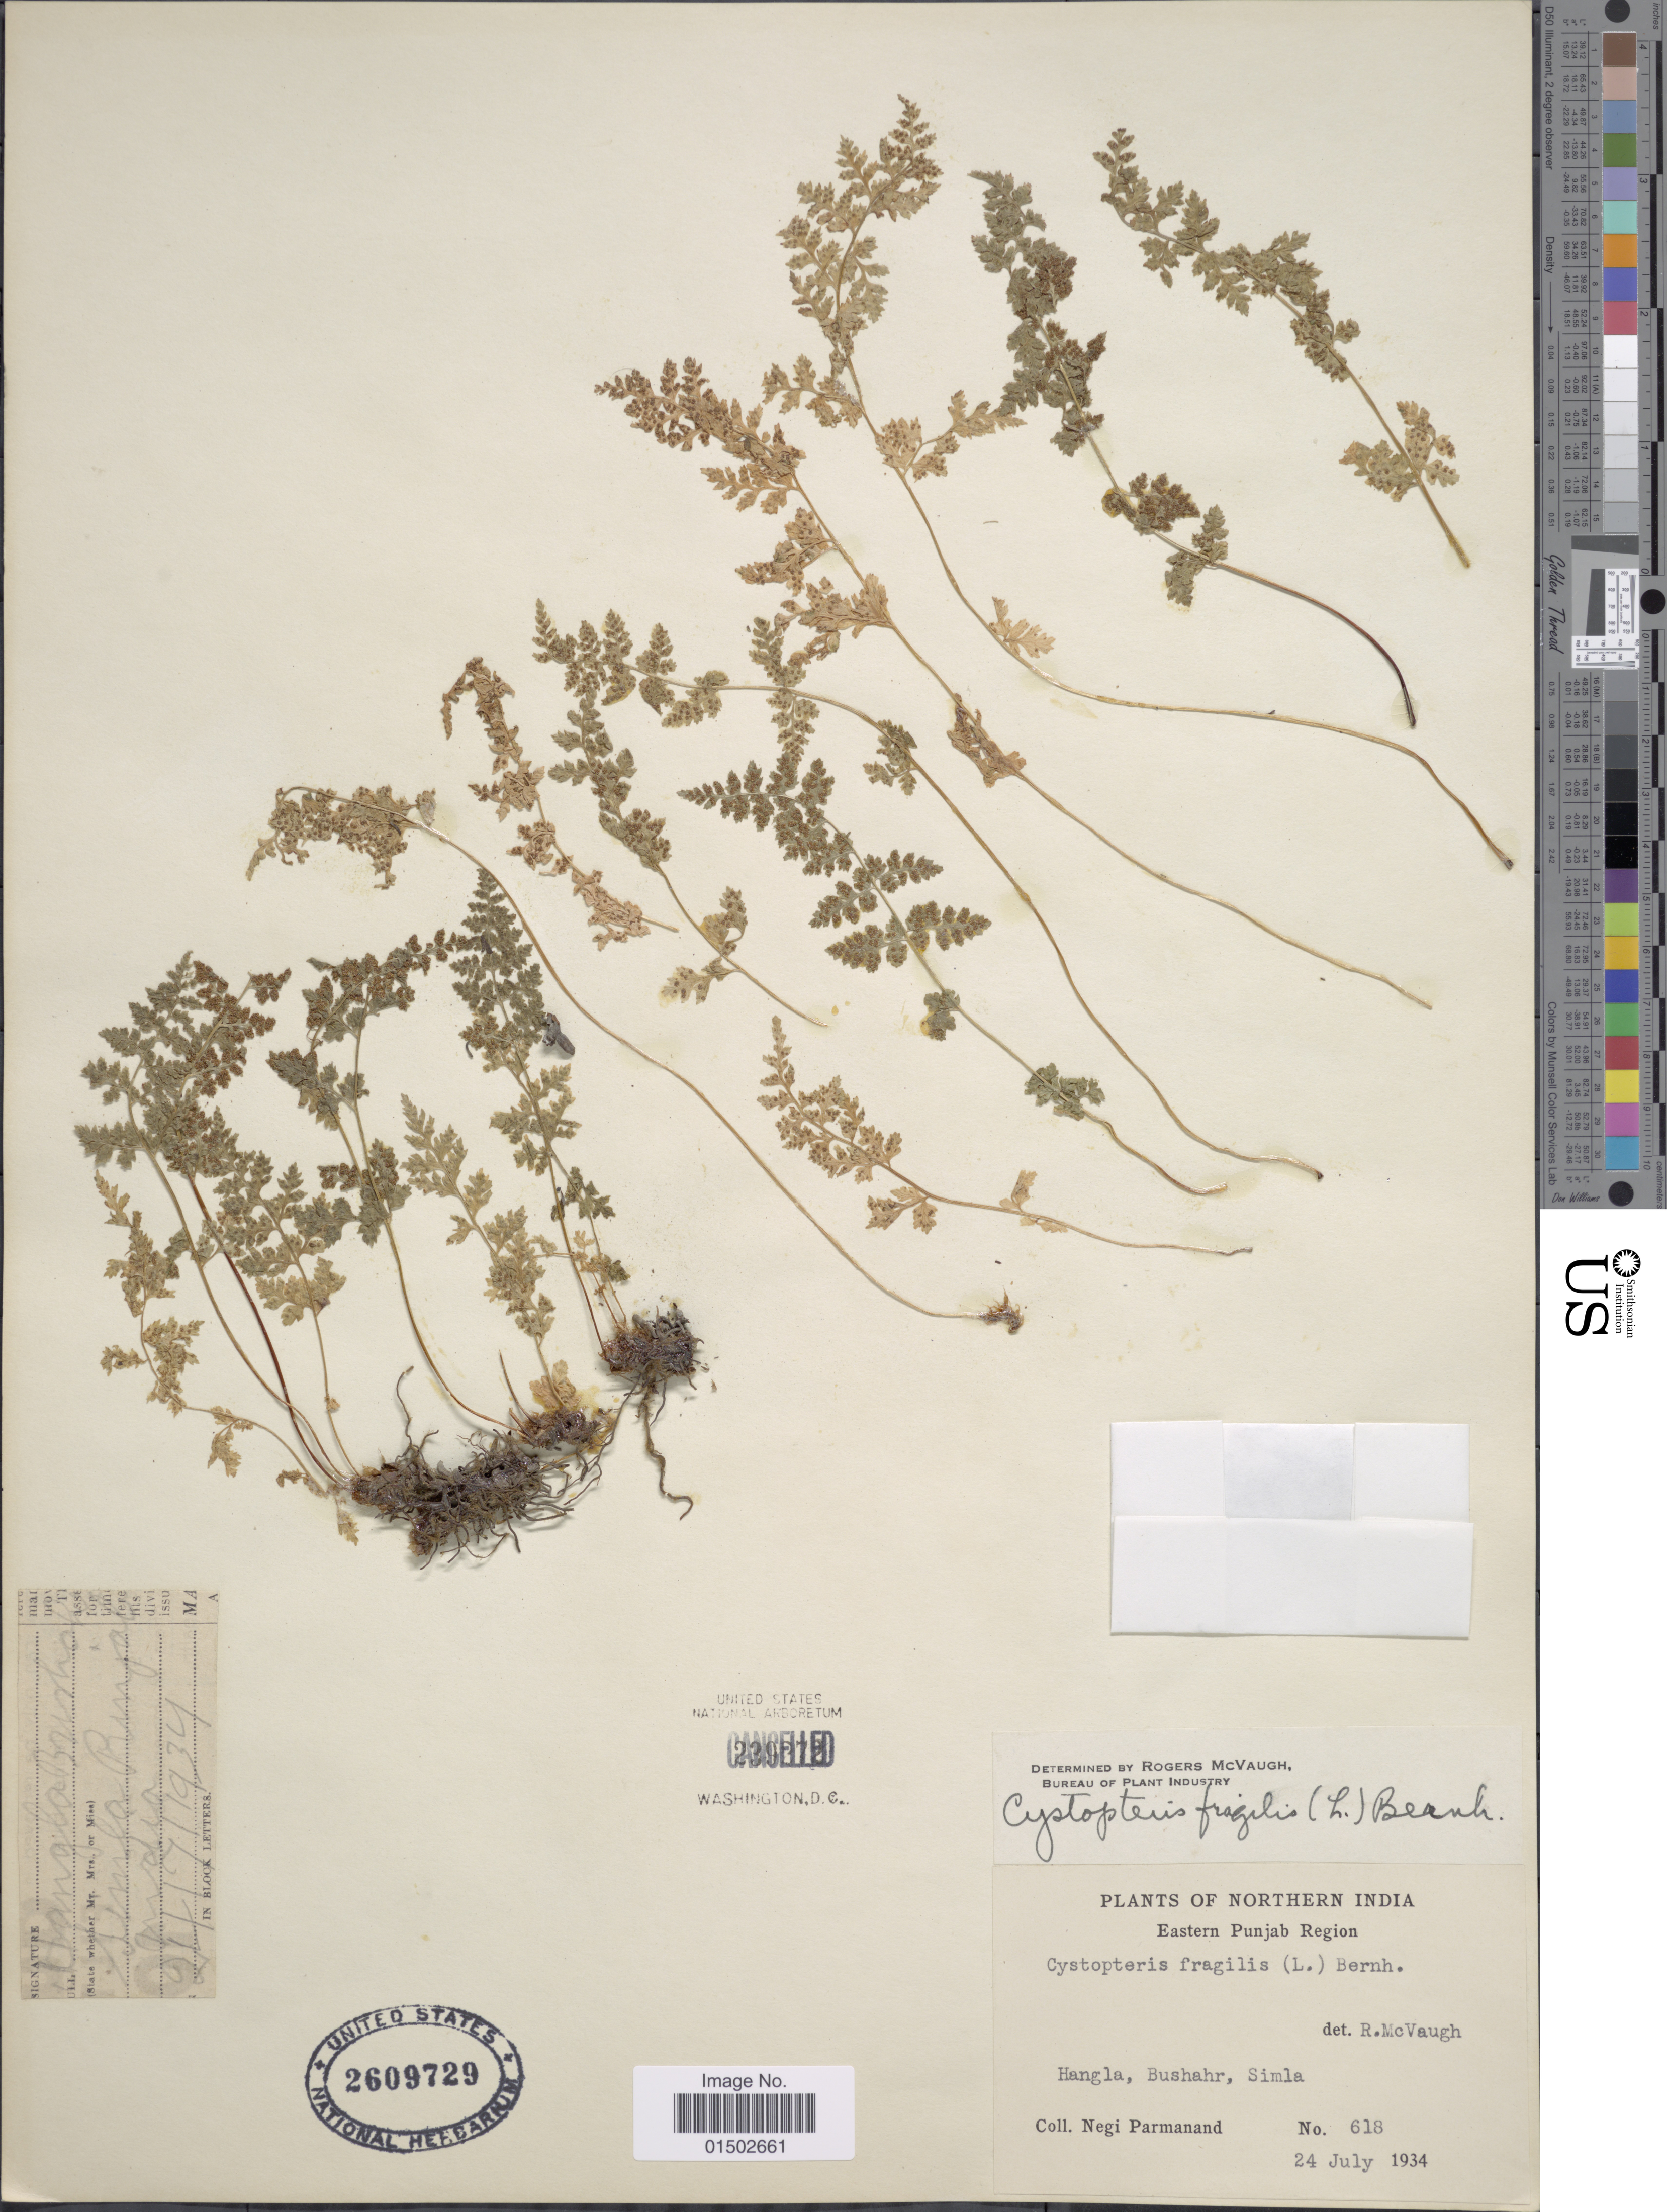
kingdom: Plantae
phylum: Tracheophyta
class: Polypodiopsida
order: Polypodiales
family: Cystopteridaceae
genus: Cystopteris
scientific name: Cystopteris fragilis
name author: (L.) Bernh.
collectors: N. Parmanand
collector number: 618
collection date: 1934-07-24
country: India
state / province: Himachal Pradesh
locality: Northern India, Eastern Punjab Region, Hangla, Bushahr, Simla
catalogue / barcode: US 2609729